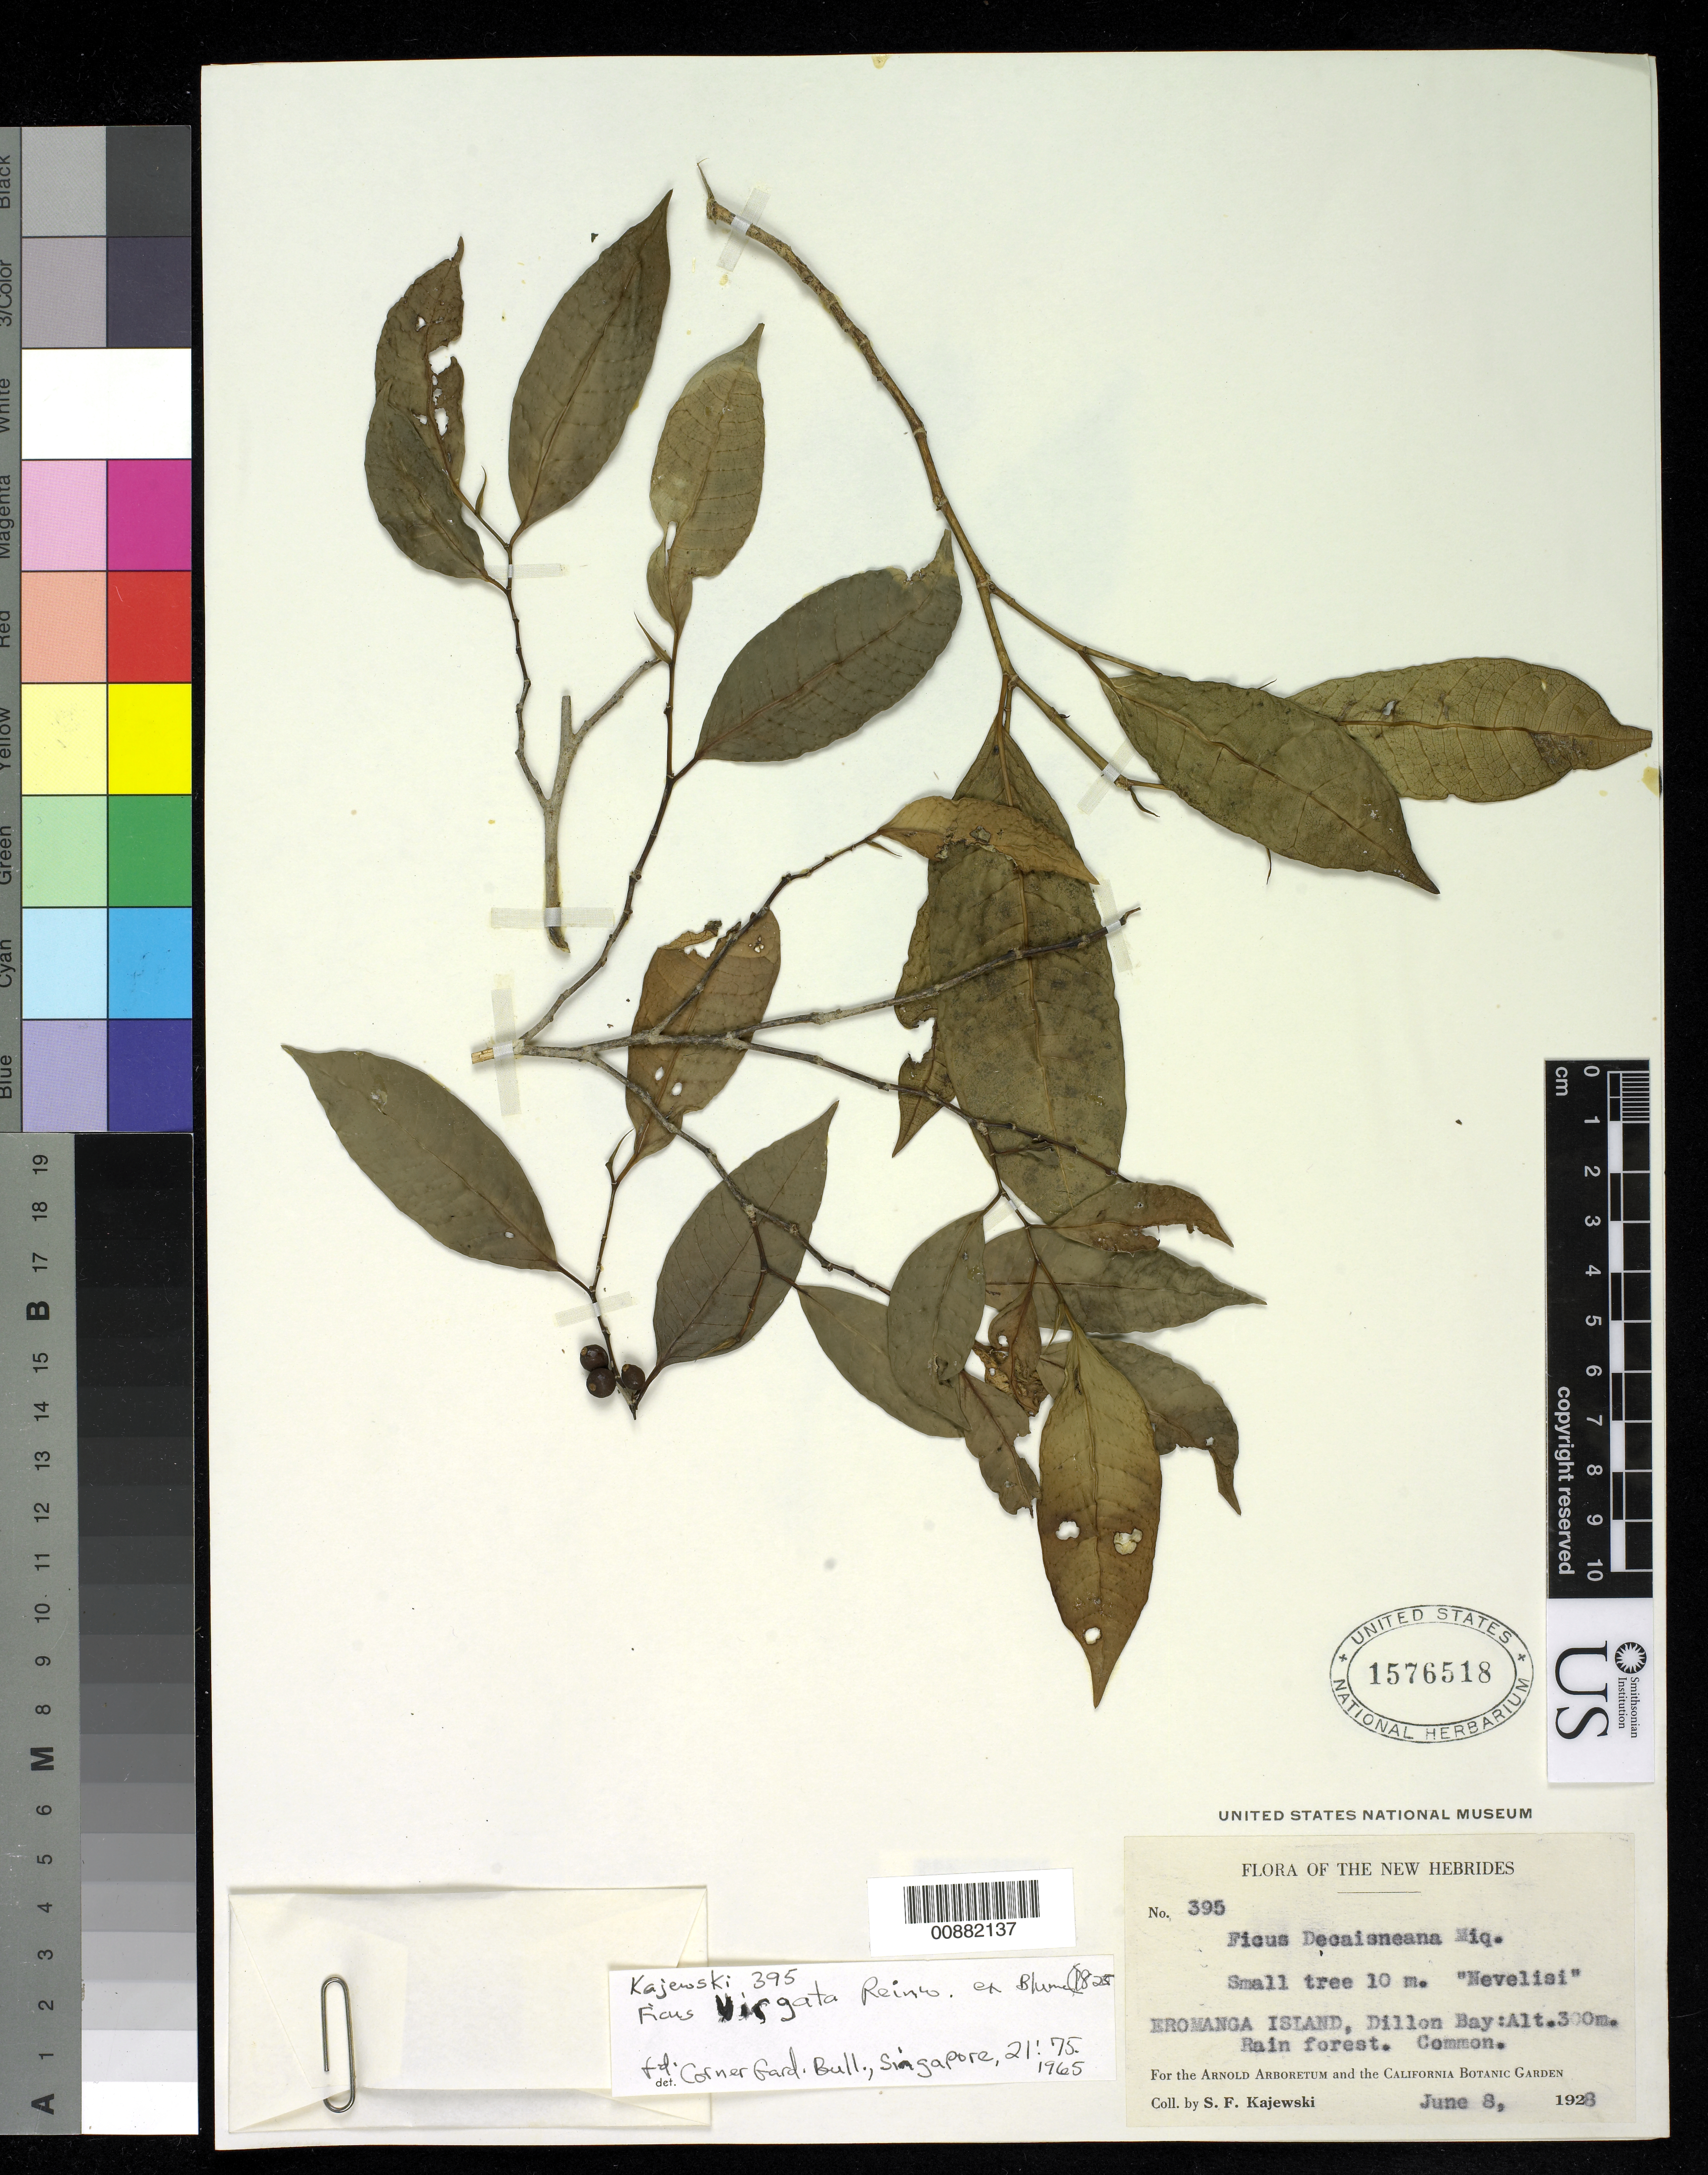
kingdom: Plantae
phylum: Tracheophyta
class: Magnoliopsida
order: Rosales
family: Moraceae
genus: Ficus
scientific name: Ficus virgata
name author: Reinw.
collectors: S. Kajewski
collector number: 395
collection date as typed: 08 Jun 1928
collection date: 1928-06-08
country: Vanuatu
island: Erromango [Eromanga]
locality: Ermanga island, Dillon Bay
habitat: Rainforest. Common.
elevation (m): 300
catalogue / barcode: US 1576518